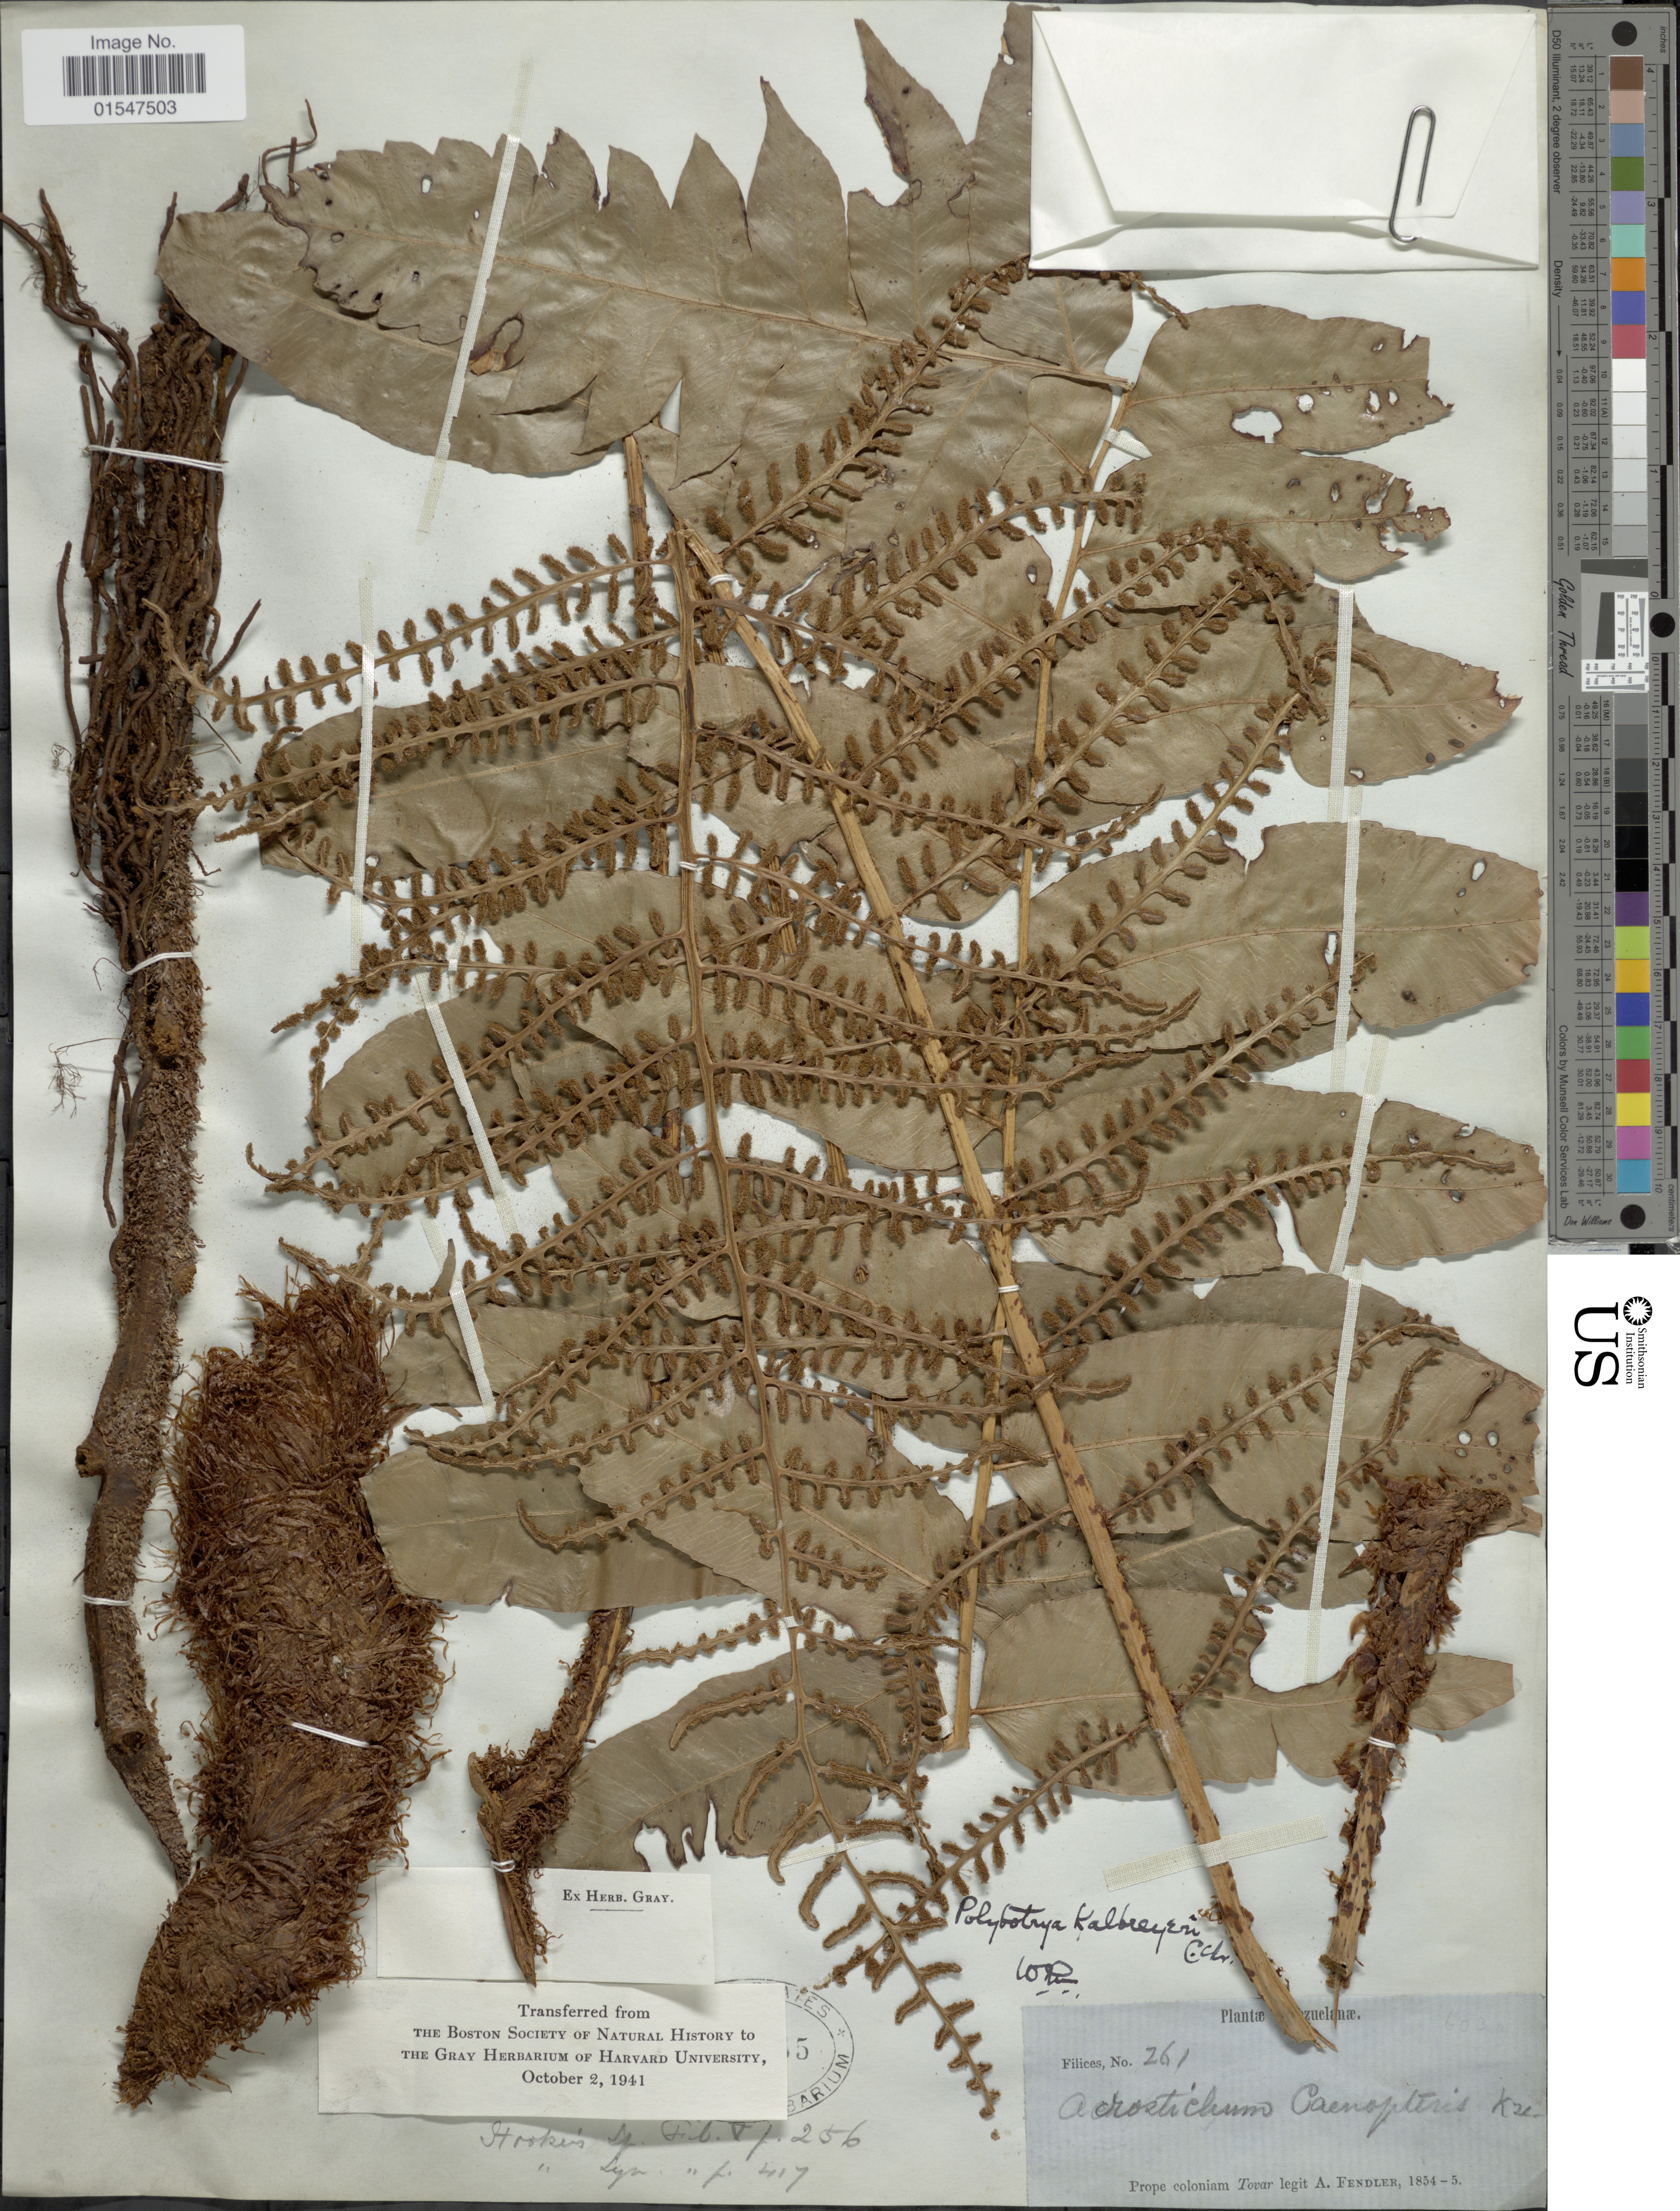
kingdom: Plantae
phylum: Tracheophyta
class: Polypodiopsida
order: Polypodiales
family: Dryopteridaceae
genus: Polybotrya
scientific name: Polybotrya serratifolia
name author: (Fée) Klotzsch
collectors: A. Fendler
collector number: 261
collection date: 1854/1855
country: Venezuela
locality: Prope coloniam Tovar